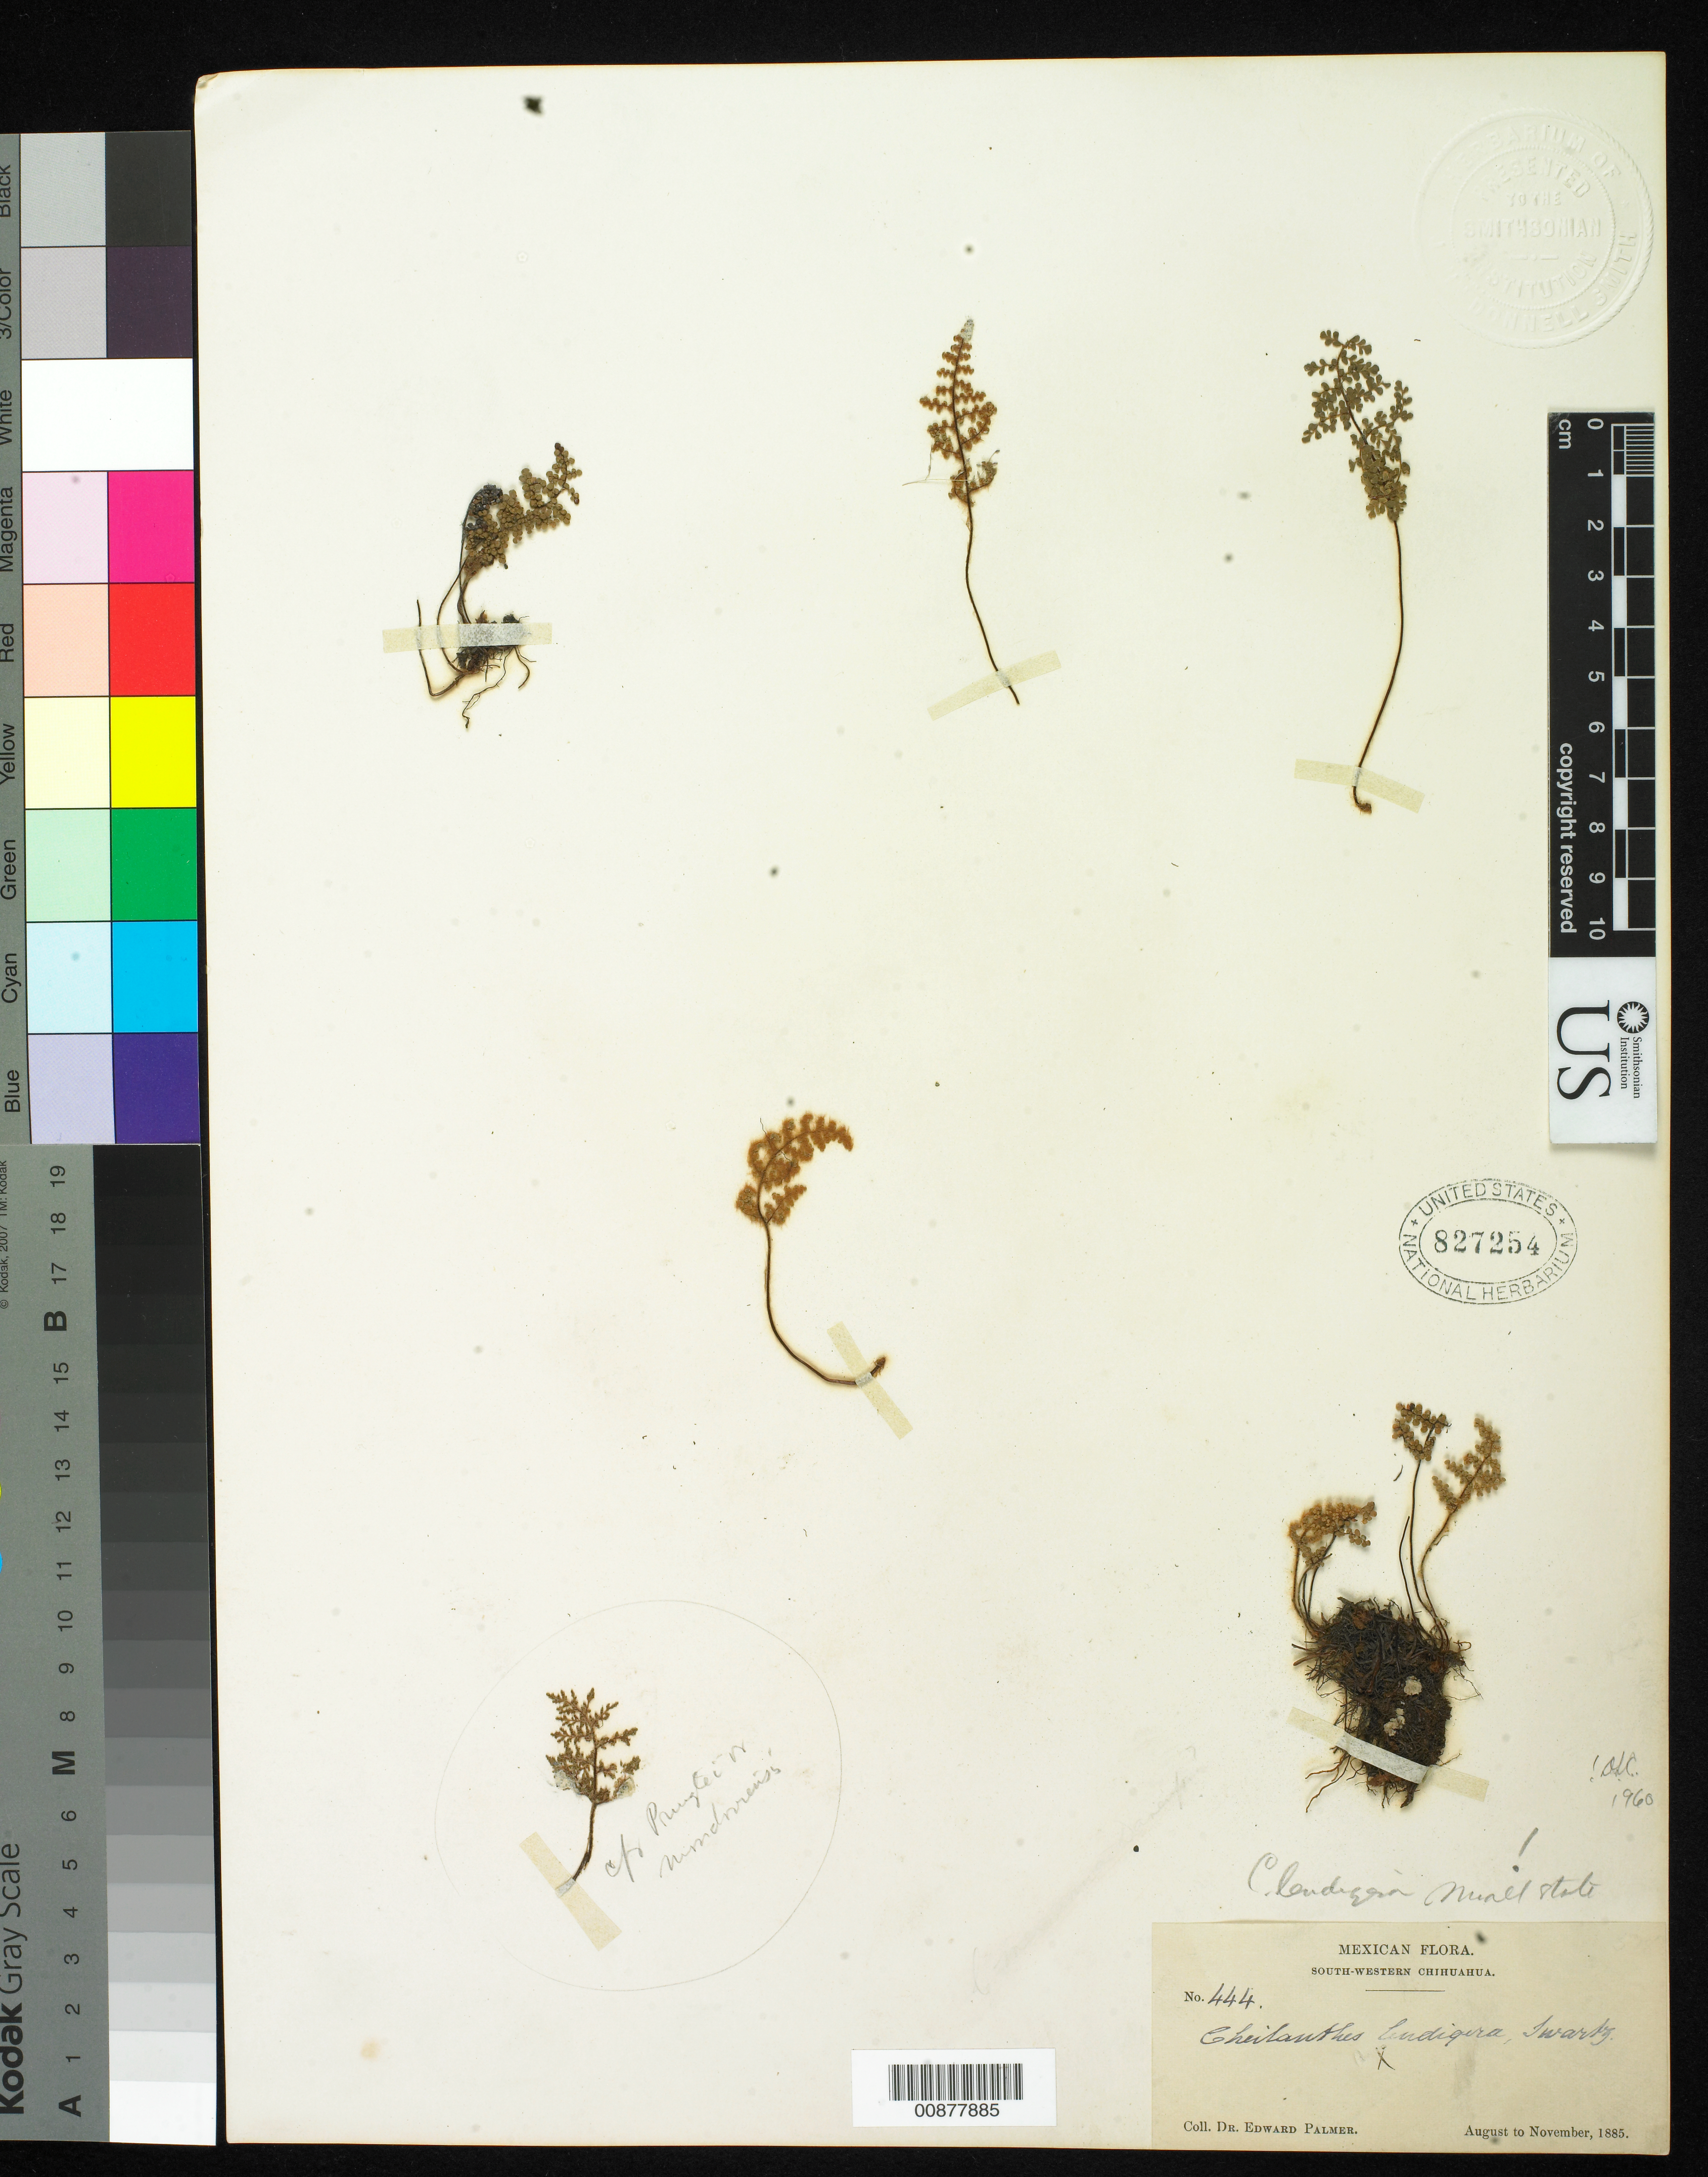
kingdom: Plantae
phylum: Tracheophyta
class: Polypodiopsida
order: Polypodiales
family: Pteridaceae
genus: Myriopteris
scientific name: Myriopteris lendigera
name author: (Cav.) J. Sm.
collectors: E. Palmer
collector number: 444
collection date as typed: Aug 1885 to -- Nov 1885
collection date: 1885-08/1885-11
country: Mexico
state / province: Chihuahua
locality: South-Western Chihuahua.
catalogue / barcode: US 827254